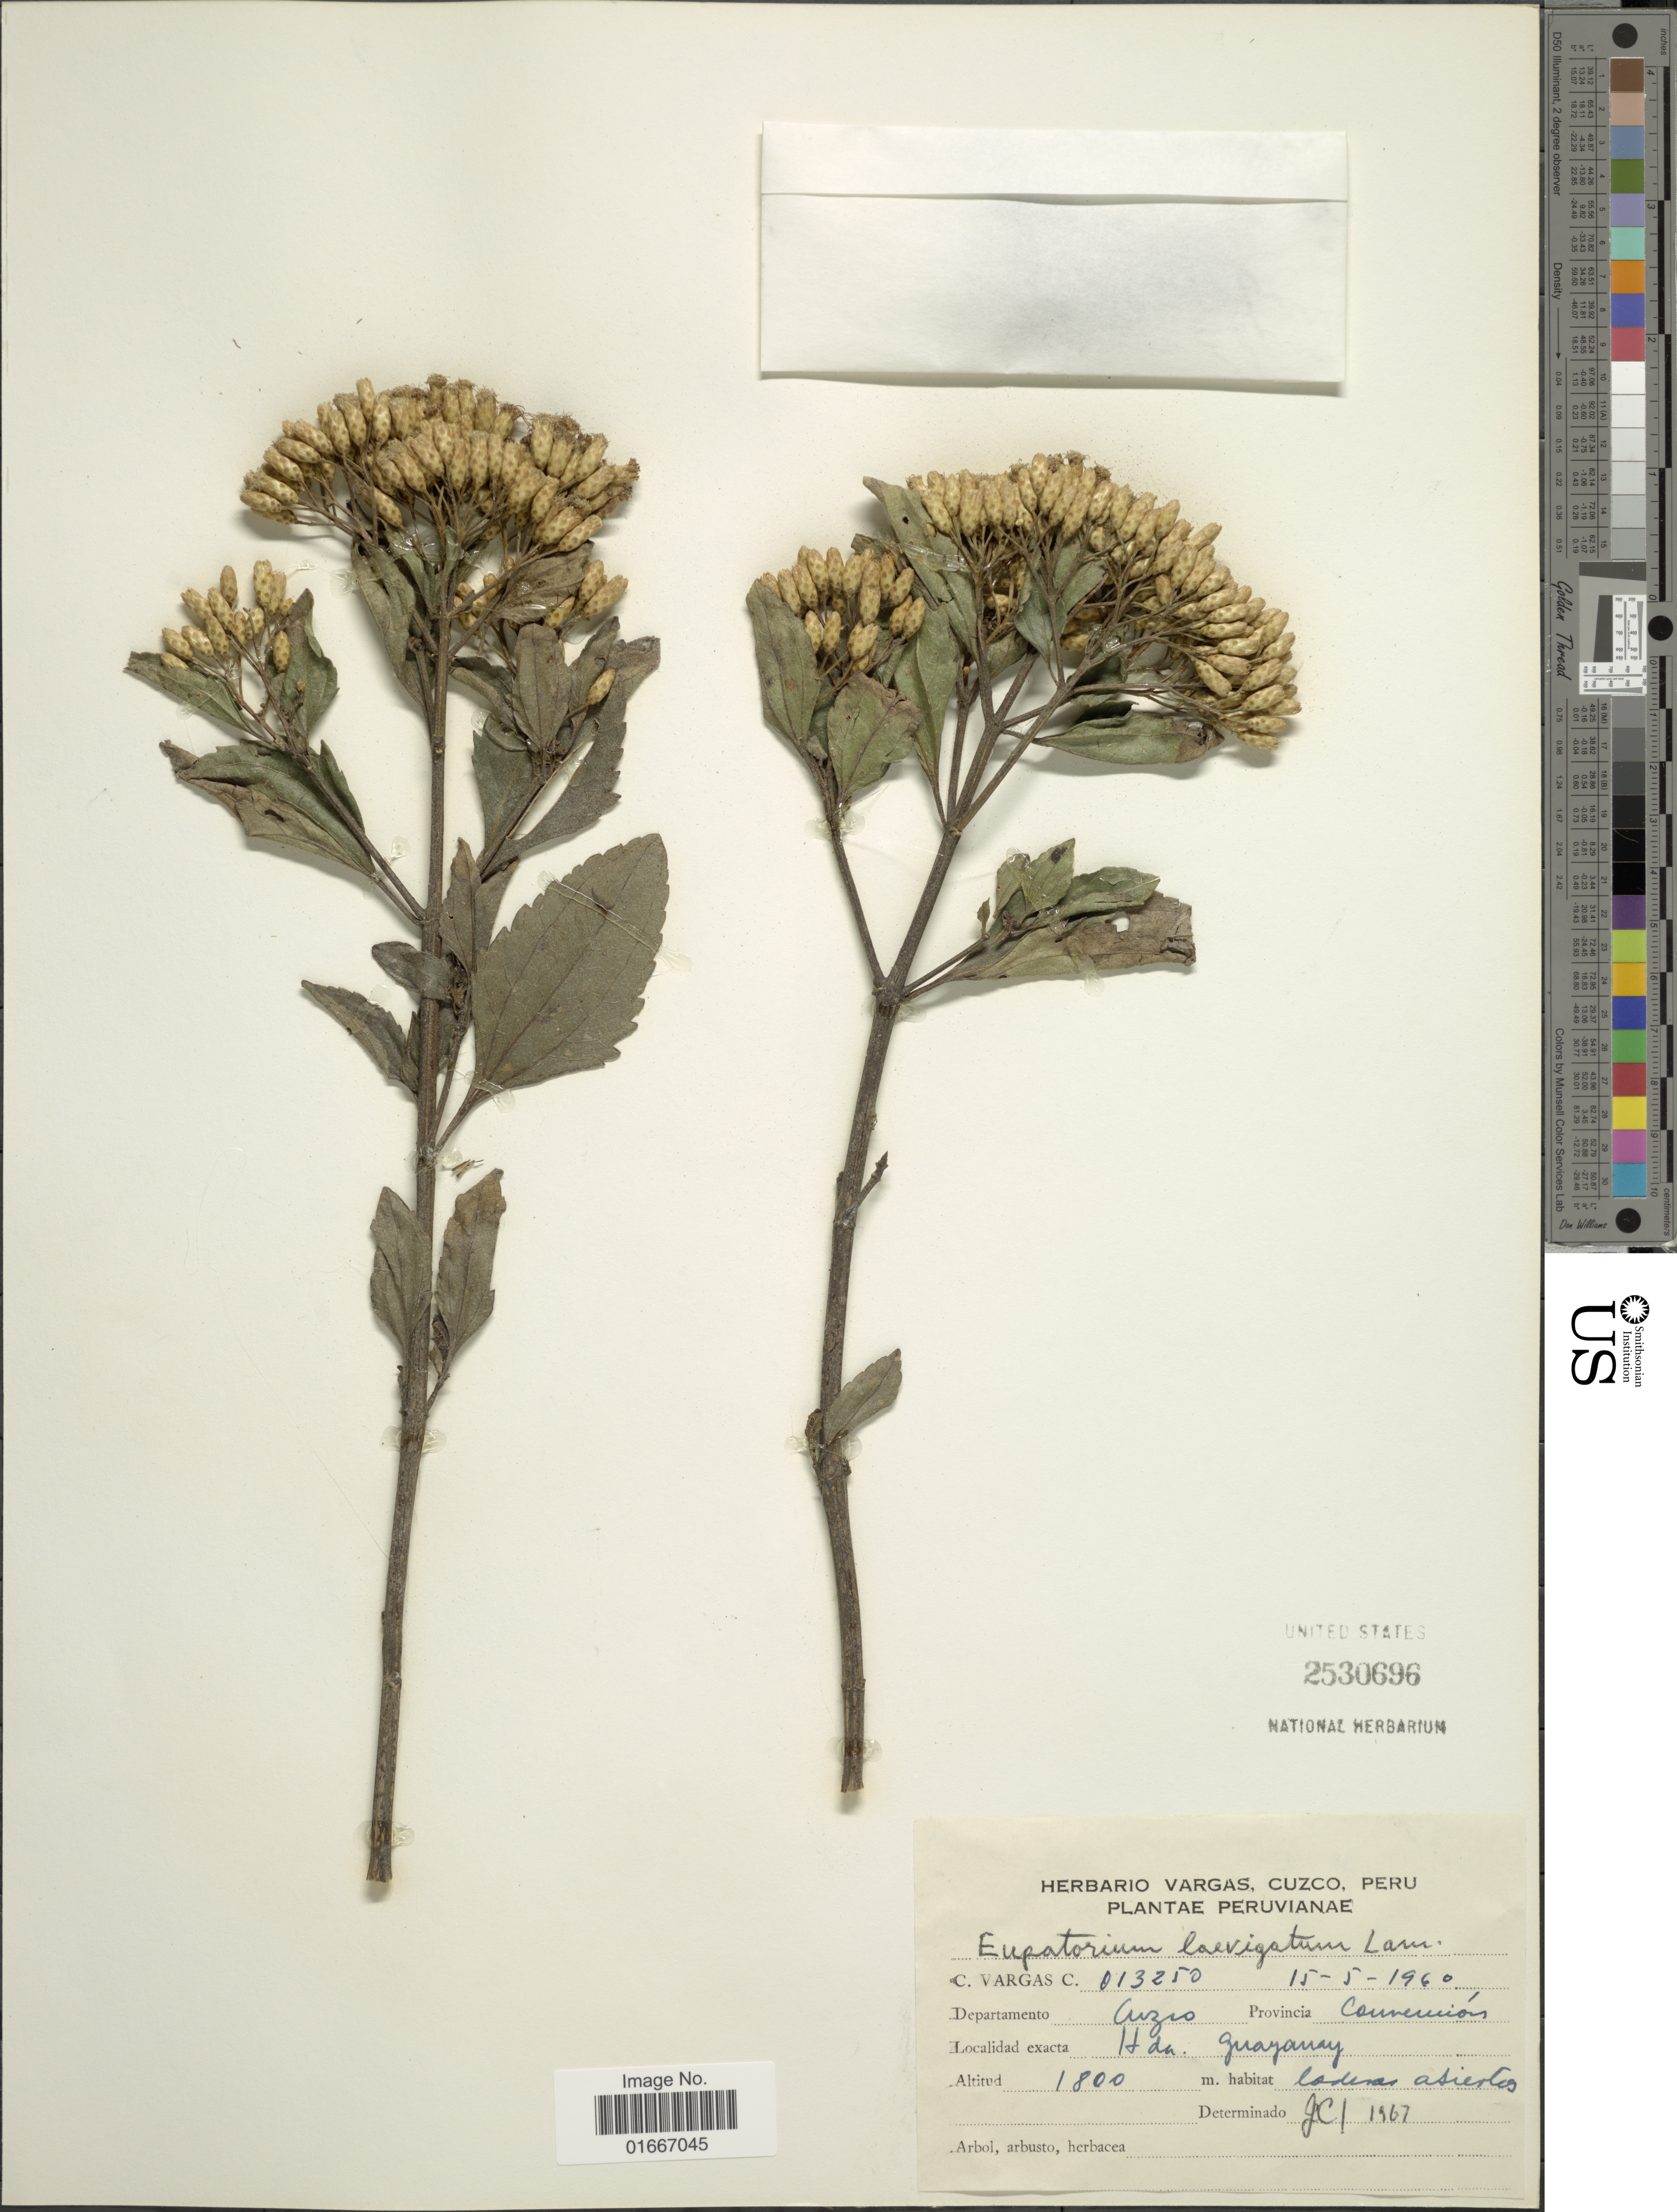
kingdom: Plantae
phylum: Tracheophyta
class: Magnoliopsida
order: Asterales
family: Asteraceae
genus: Chromolaena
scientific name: Chromolaena laevigata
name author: (Lam.) R.M. King & H. Rob.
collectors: C. Vargas Calderón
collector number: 013250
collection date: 1960-05-15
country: Peru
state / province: Cusco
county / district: La Convención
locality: H-da. Guayanay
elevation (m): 1800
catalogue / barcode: US 2530696